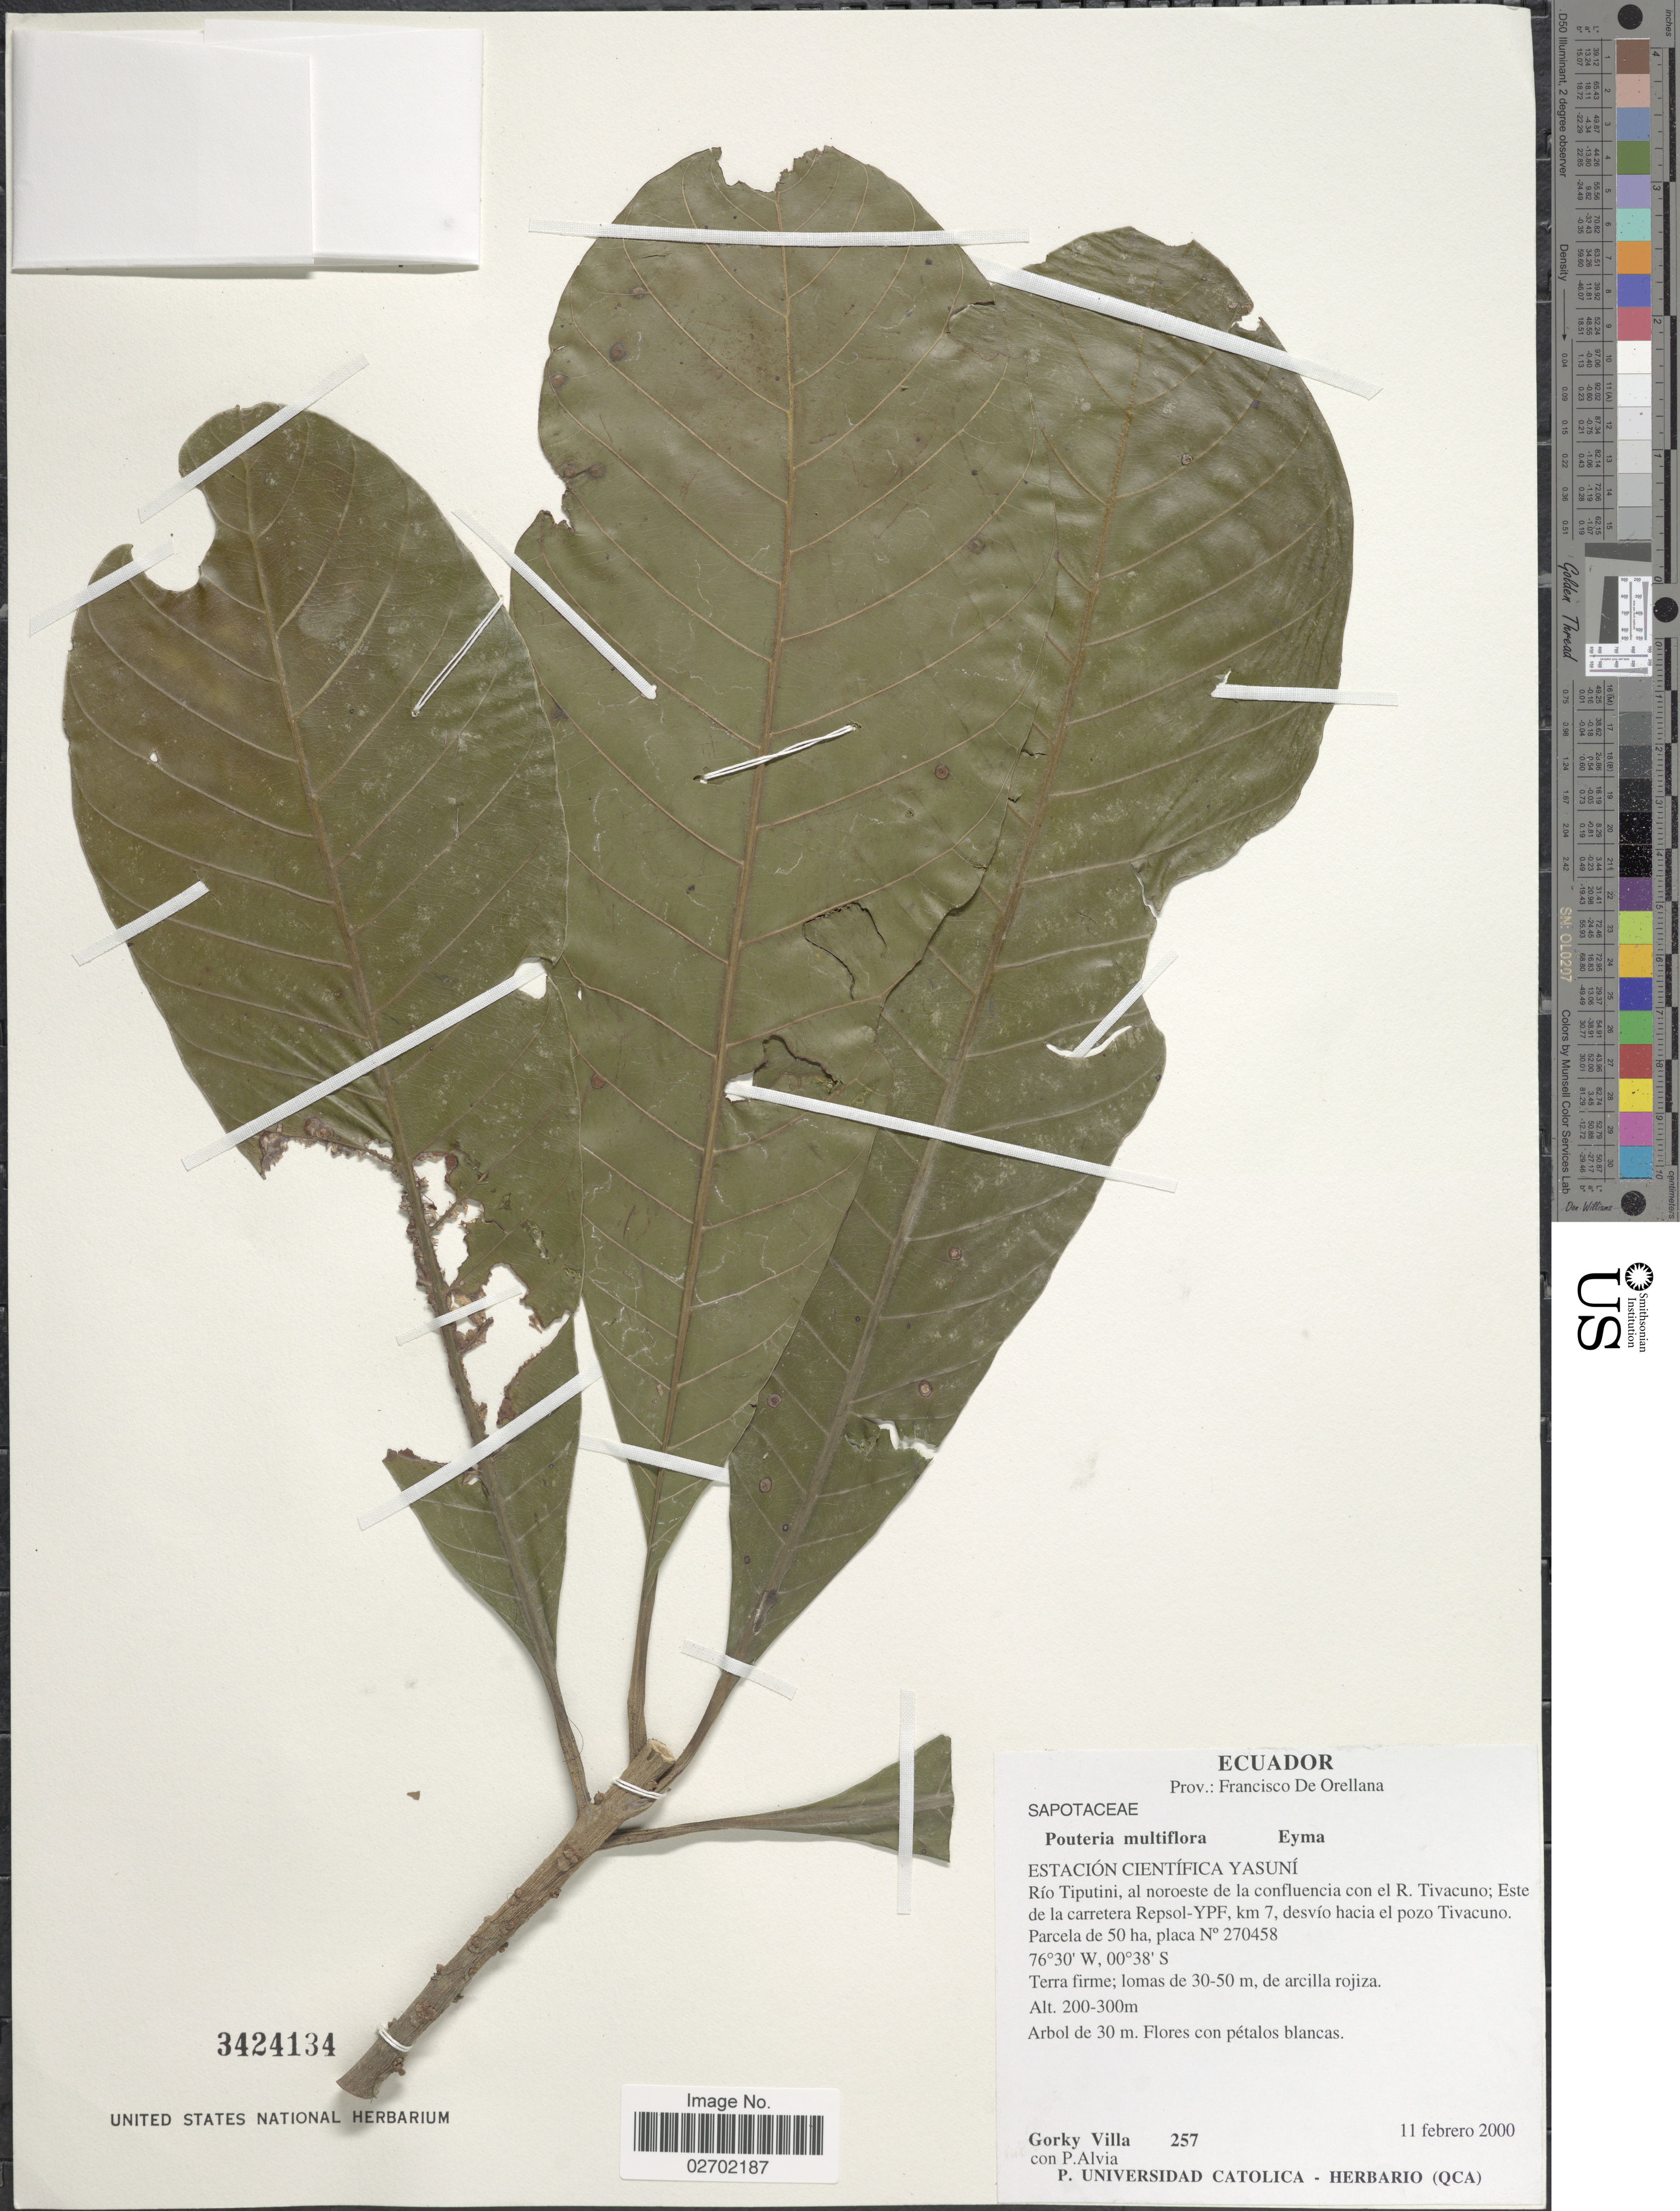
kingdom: Plantae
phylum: Tracheophyta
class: Magnoliopsida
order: Ericales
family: Sapotaceae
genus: Pouteria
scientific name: Pouteria multiflora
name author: (A. DC.) Eyma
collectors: G. Villa & P. Alvia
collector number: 257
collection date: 2000-02-11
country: Ecuador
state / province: Orellana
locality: Prov.: Francisco De Orellana, Río Tiputini, al noroeste de la confluencia con el R. Tivacuno; Este de la carretera Repsol-YPF, km 7, desvío hacia el pozo Tivacuno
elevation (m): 200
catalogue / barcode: US 3424134